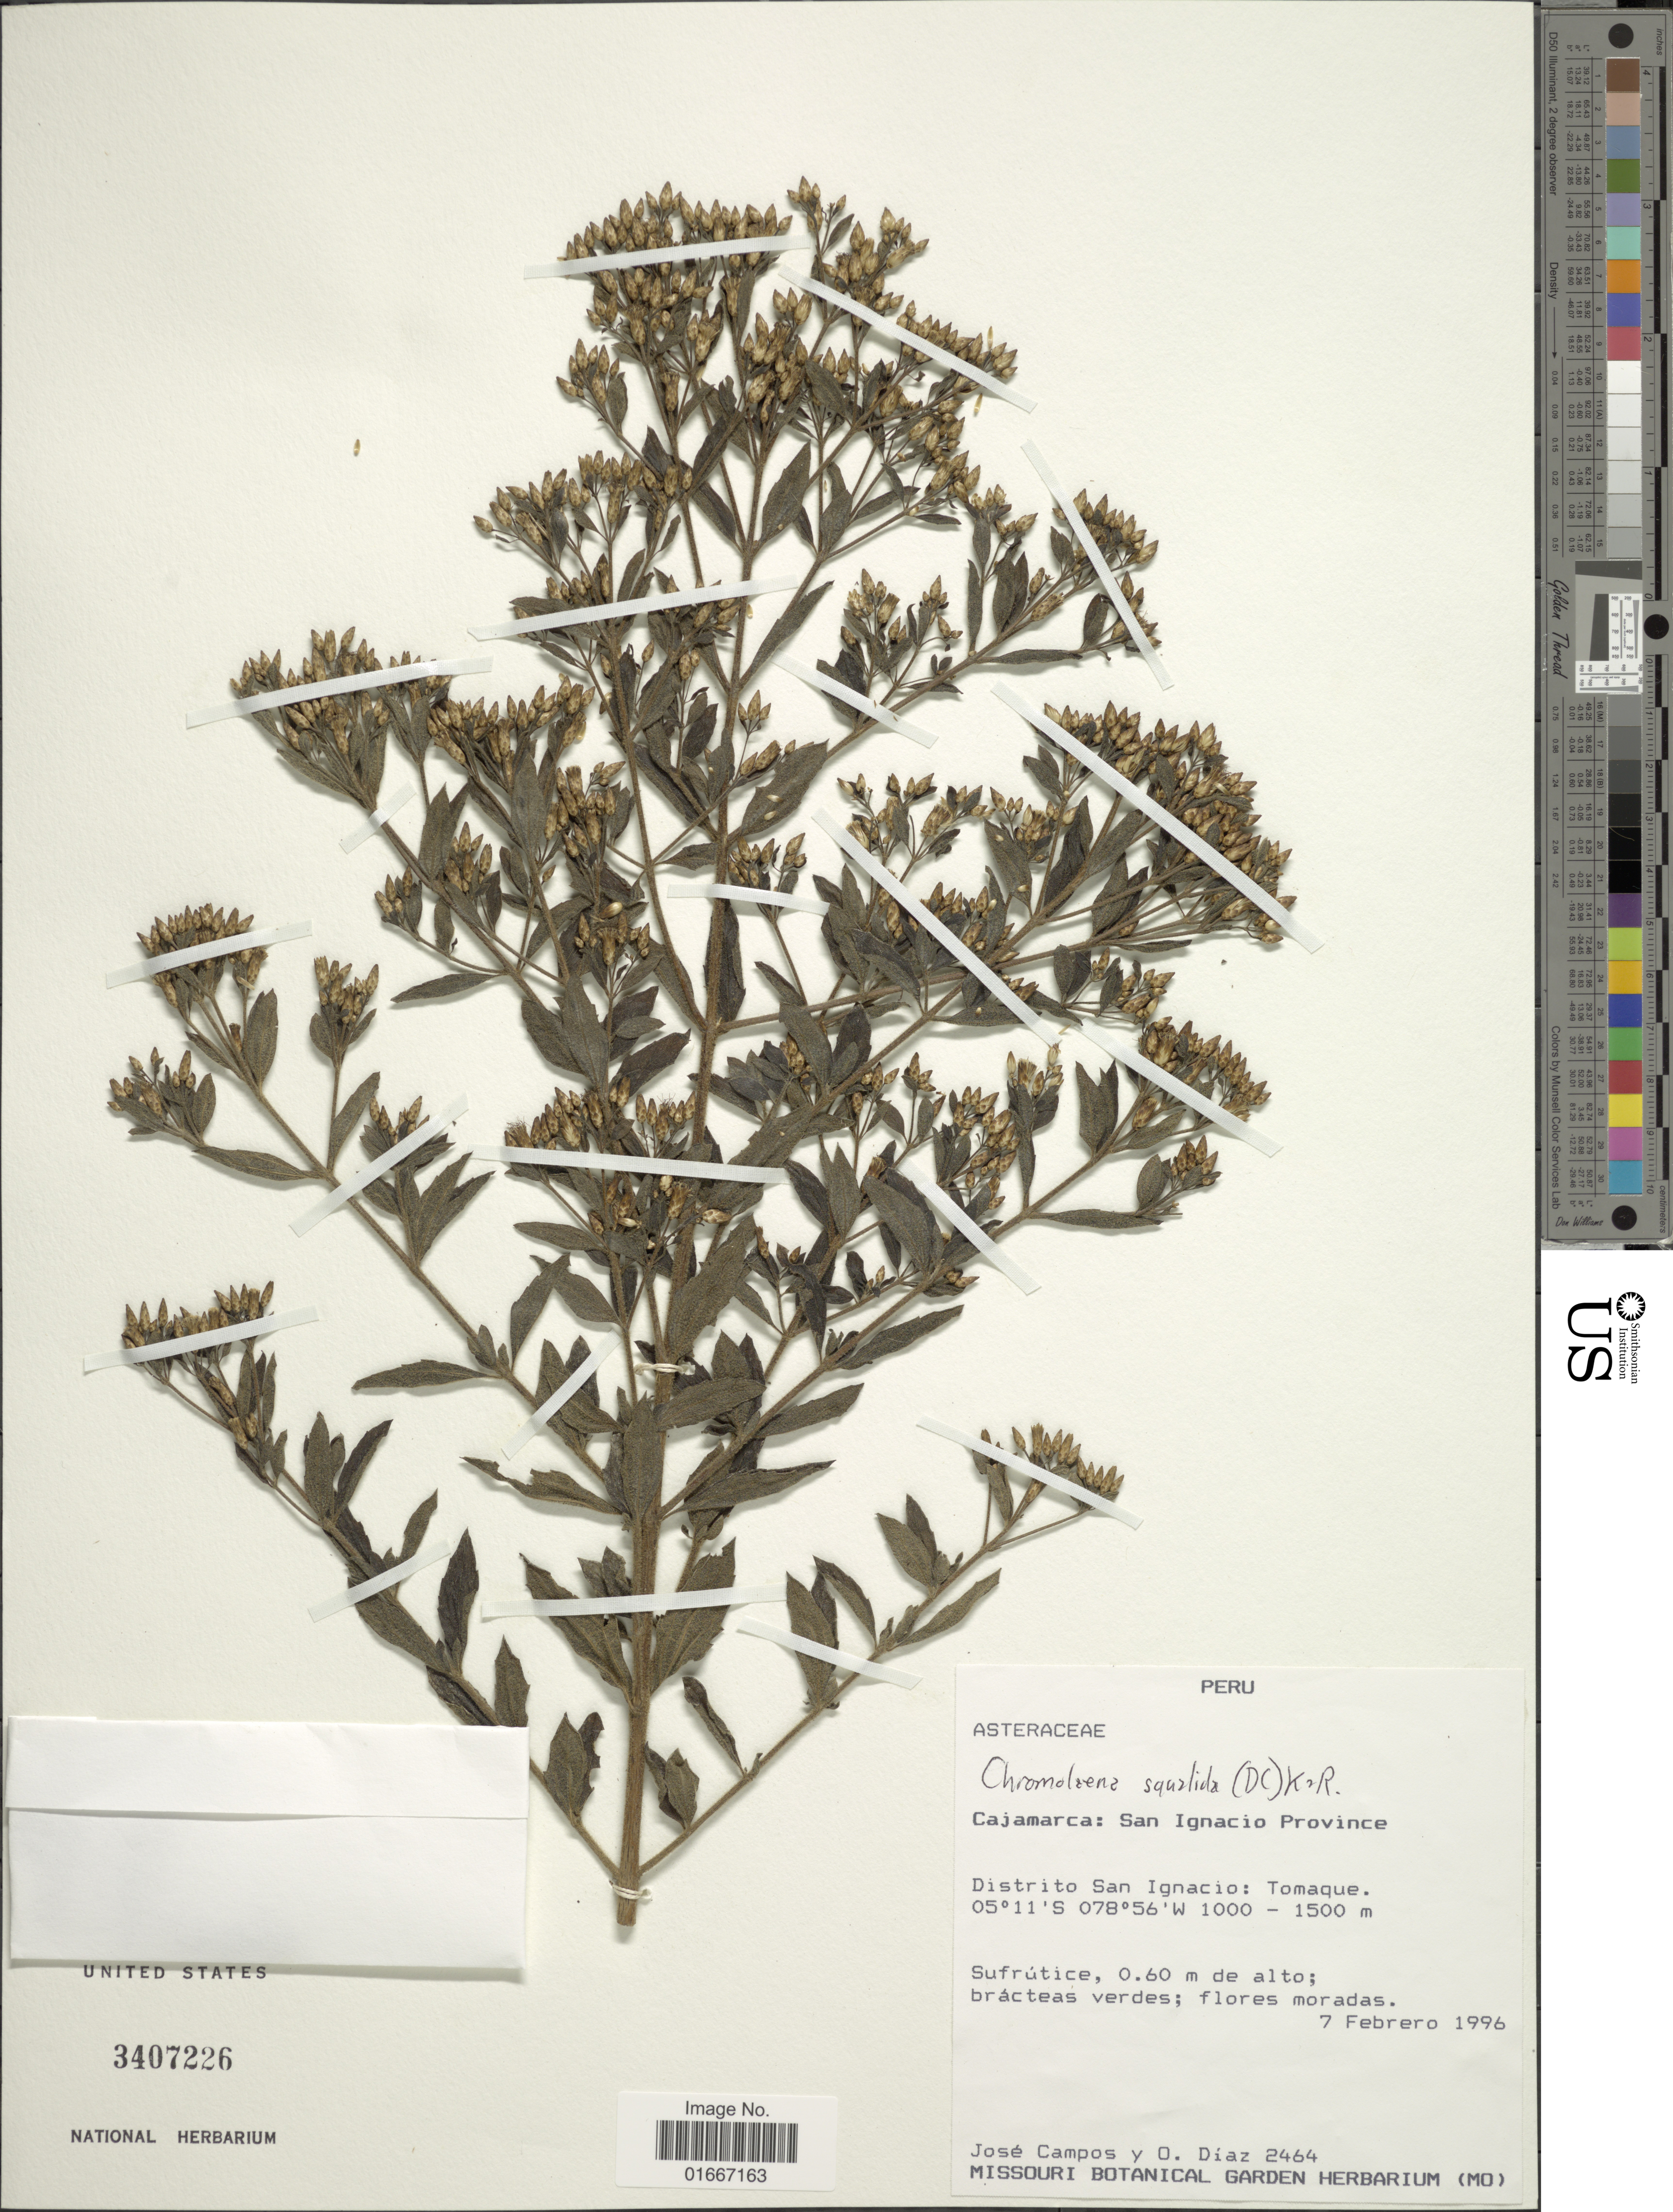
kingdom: Plantae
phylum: Tracheophyta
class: Magnoliopsida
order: Asterales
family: Asteraceae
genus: Chromolaena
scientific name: Chromolaena squalida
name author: (DC.) R.M. King & H. Rob.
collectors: J. Campos & O. Diaz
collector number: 2464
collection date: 1996-02-07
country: Peru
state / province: Cajamarca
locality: Peru. Cajamarca: San Ignacio Provincia. Distrito San IIgnacio: Tomaque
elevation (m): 1000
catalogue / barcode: US 3407226